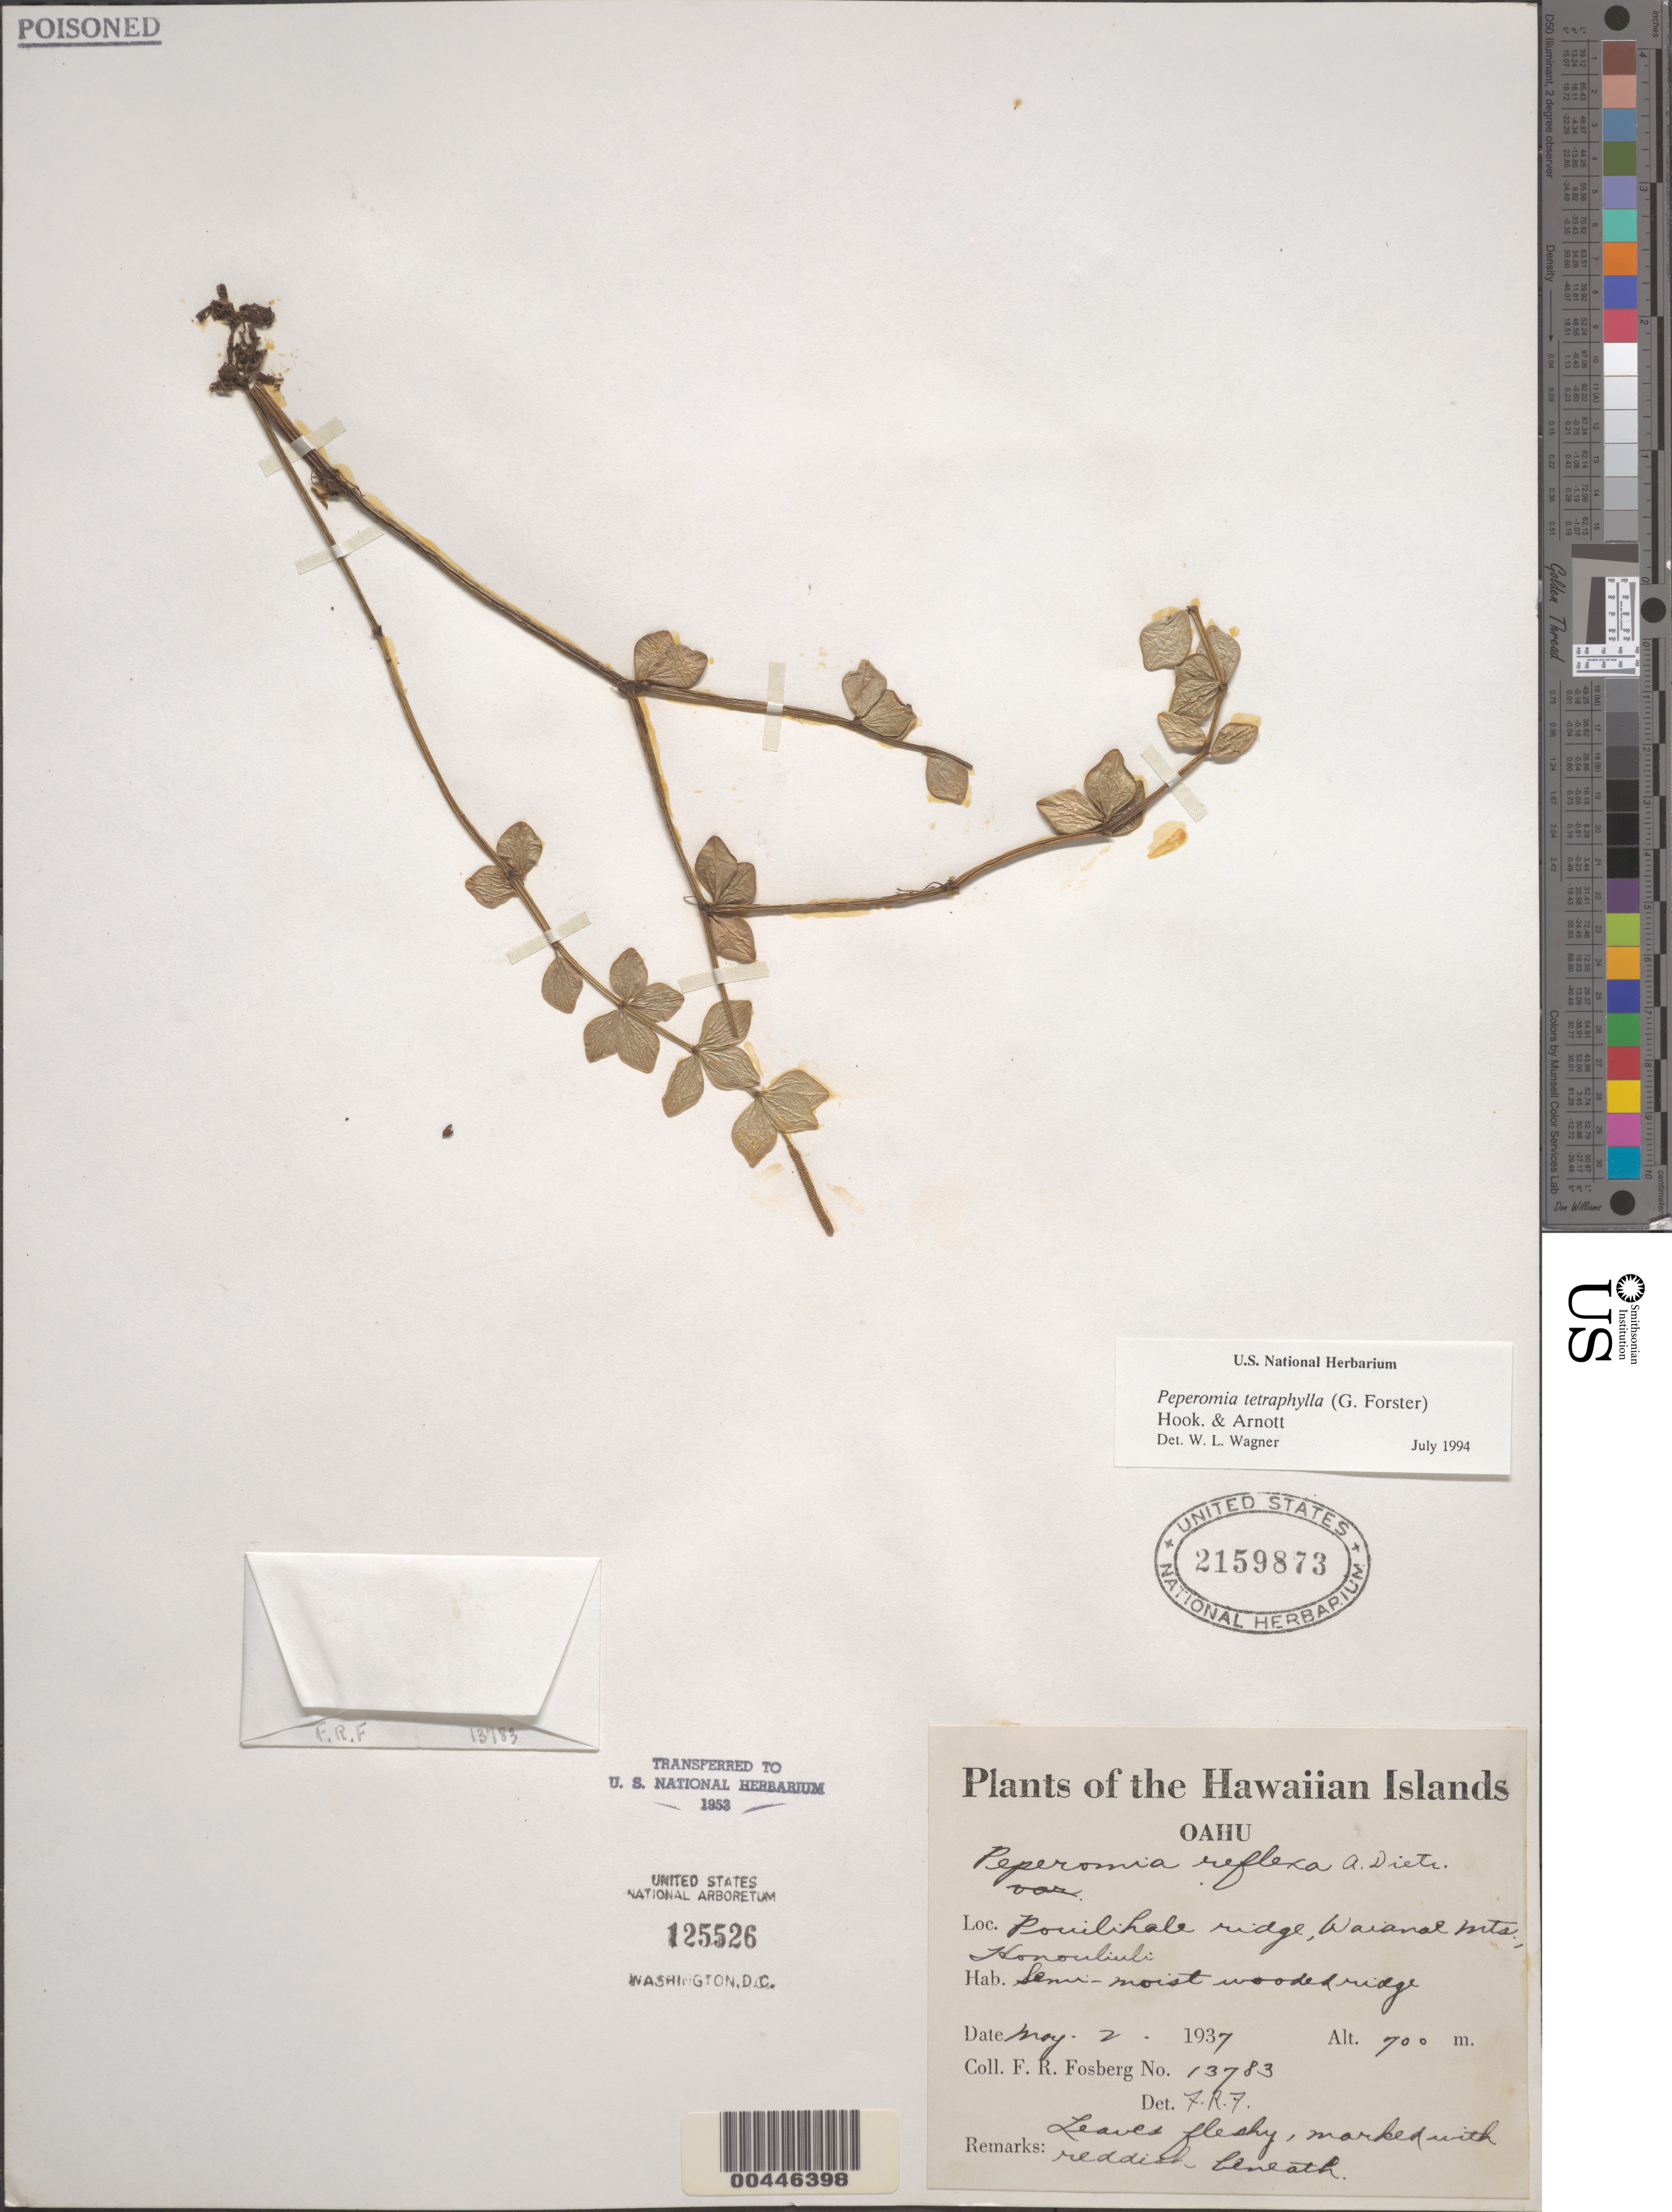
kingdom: Plantae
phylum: Tracheophyta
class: Magnoliopsida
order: Piperales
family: Piperaceae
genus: Peperomia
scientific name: Peperomia trichopus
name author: Trel. in J.F. Macbr.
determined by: Wagner, W. L., (BOT), Smithsonian Institution - National Museum of Natural History (UNITED STATES)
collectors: F. R. Fosberg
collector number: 13783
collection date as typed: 2 May 1937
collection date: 1937-05-02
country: United States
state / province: Hawaii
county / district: Honolulu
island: Oahu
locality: Pouilihale ridge, Waianae Mts, Honouliuli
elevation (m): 700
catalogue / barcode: US 2159873